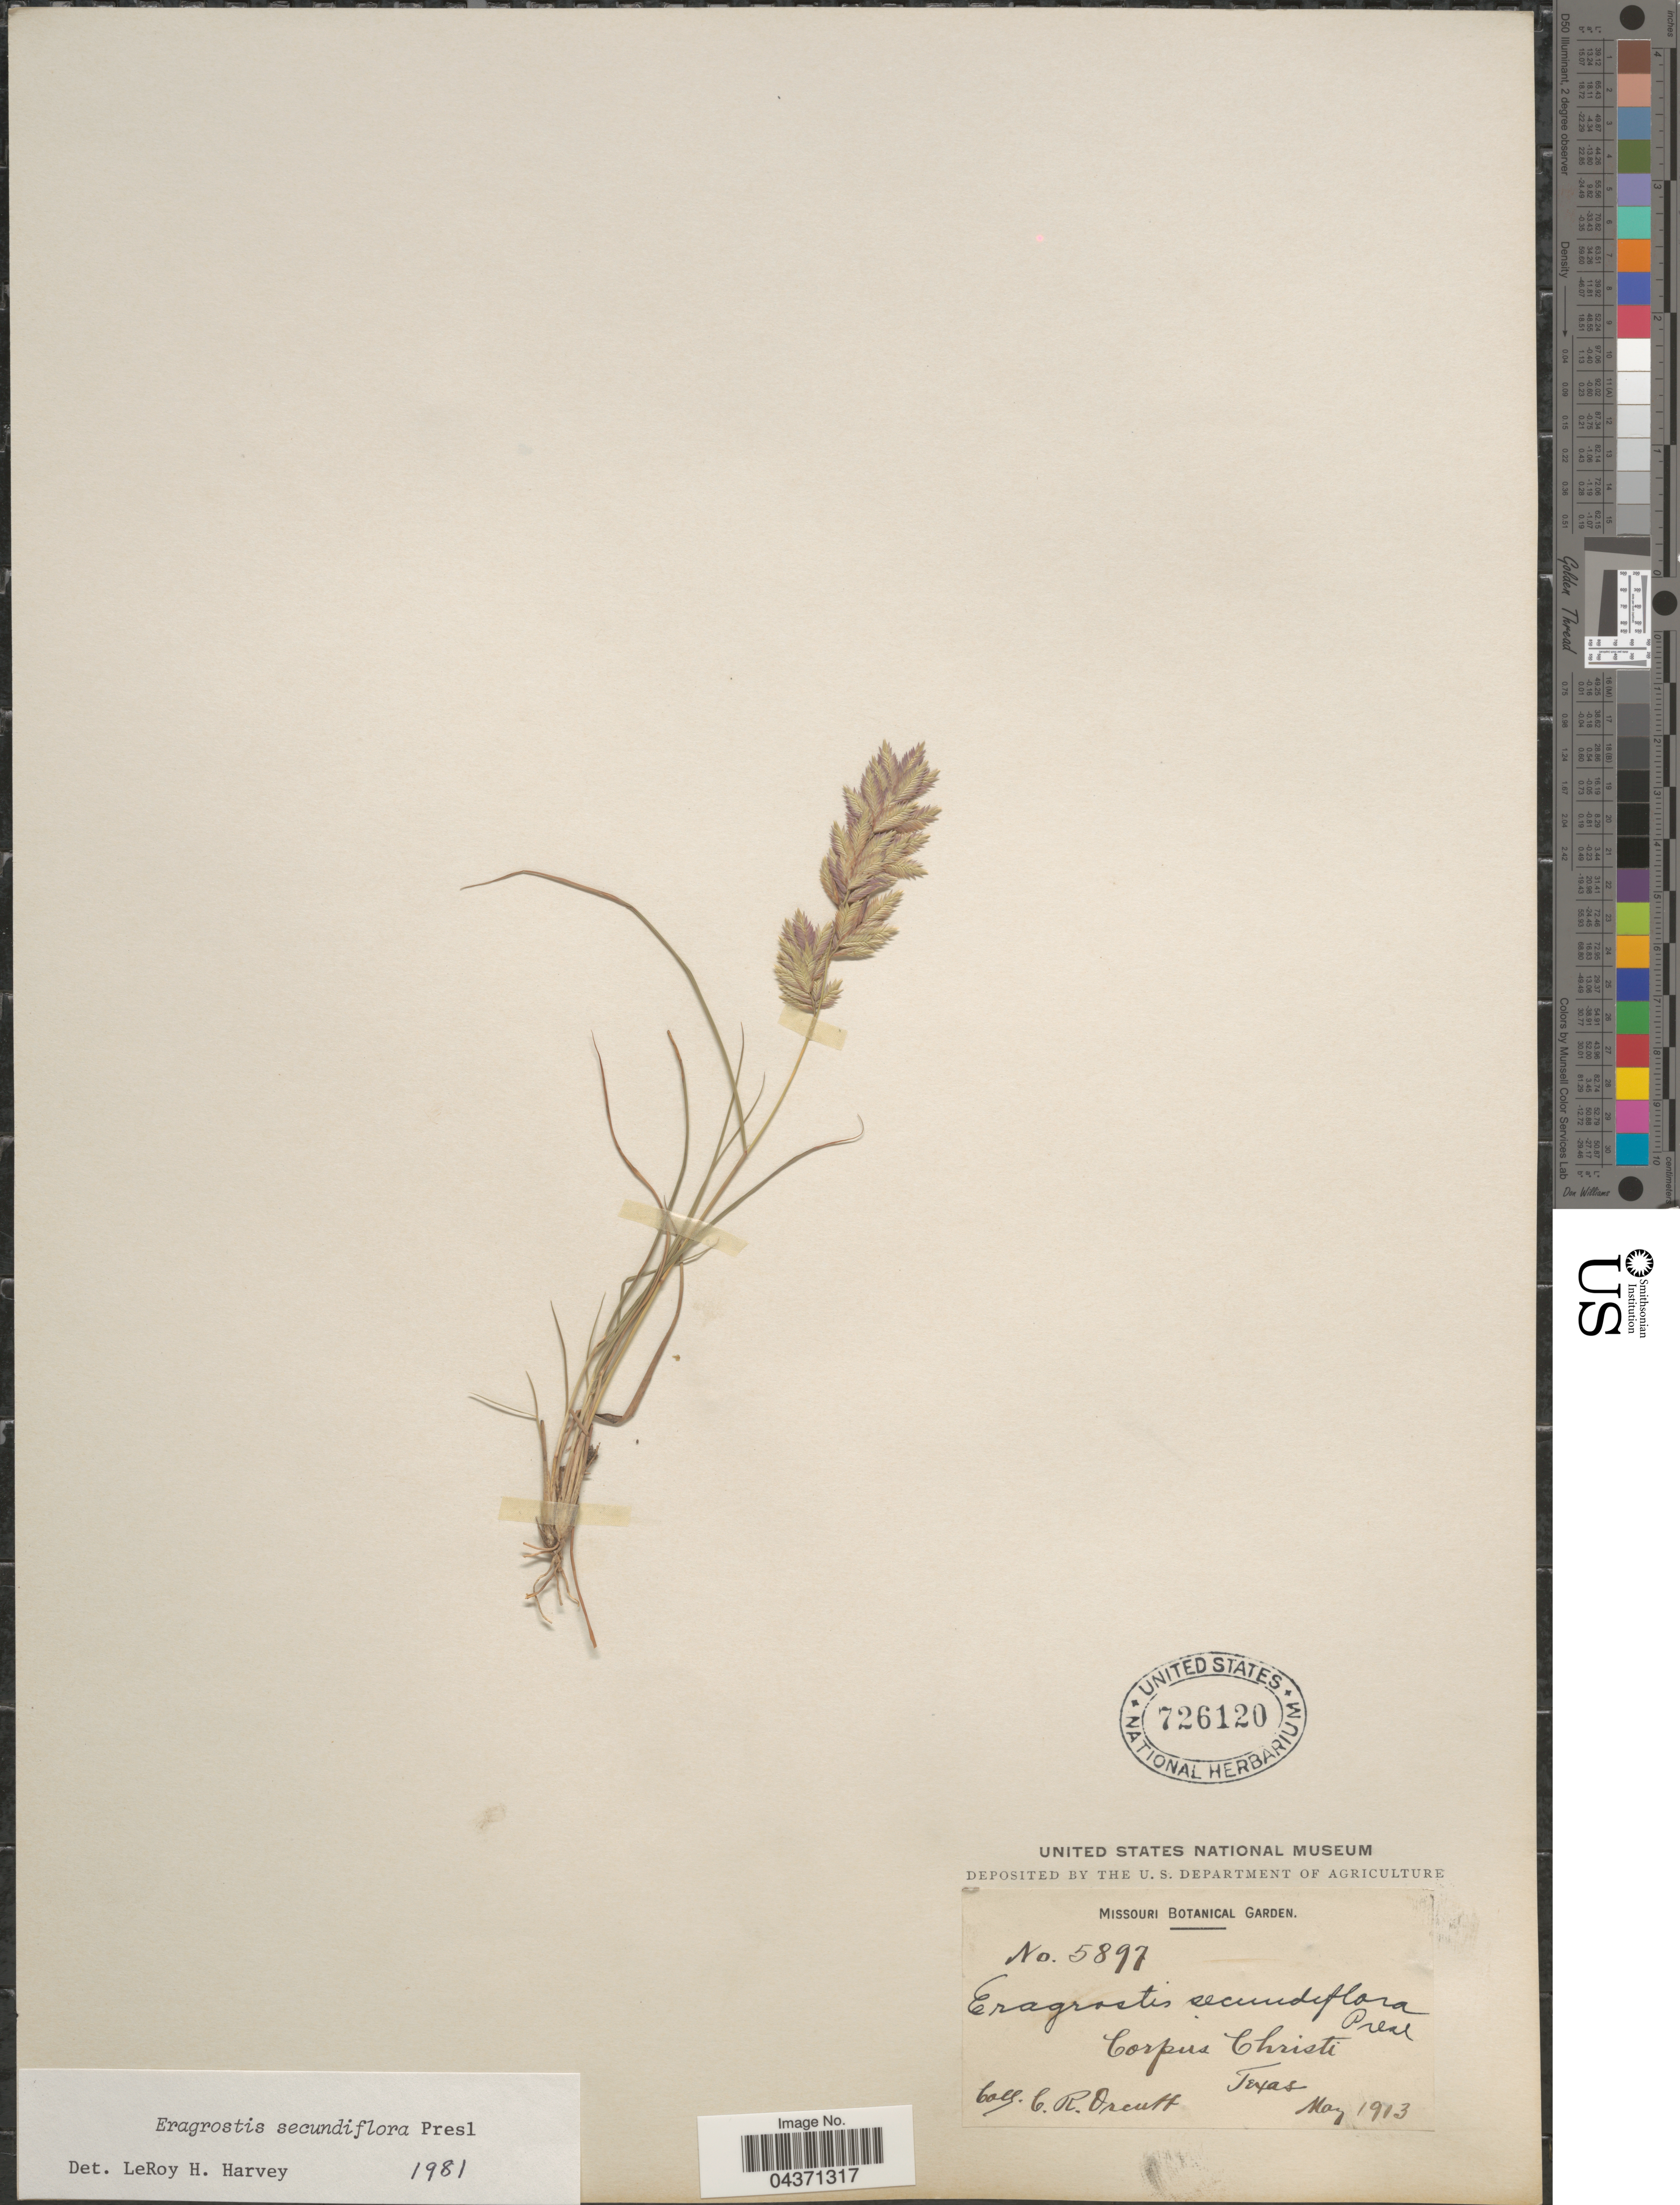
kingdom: Plantae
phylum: Tracheophyta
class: Liliopsida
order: Poales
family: Poaceae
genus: Eragrostis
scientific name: Eragrostis secundiflora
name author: J. Presl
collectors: C. R. Orcutt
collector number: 5897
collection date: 1913-05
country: United States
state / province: Texas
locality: Corpus Christi.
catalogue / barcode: US 726120